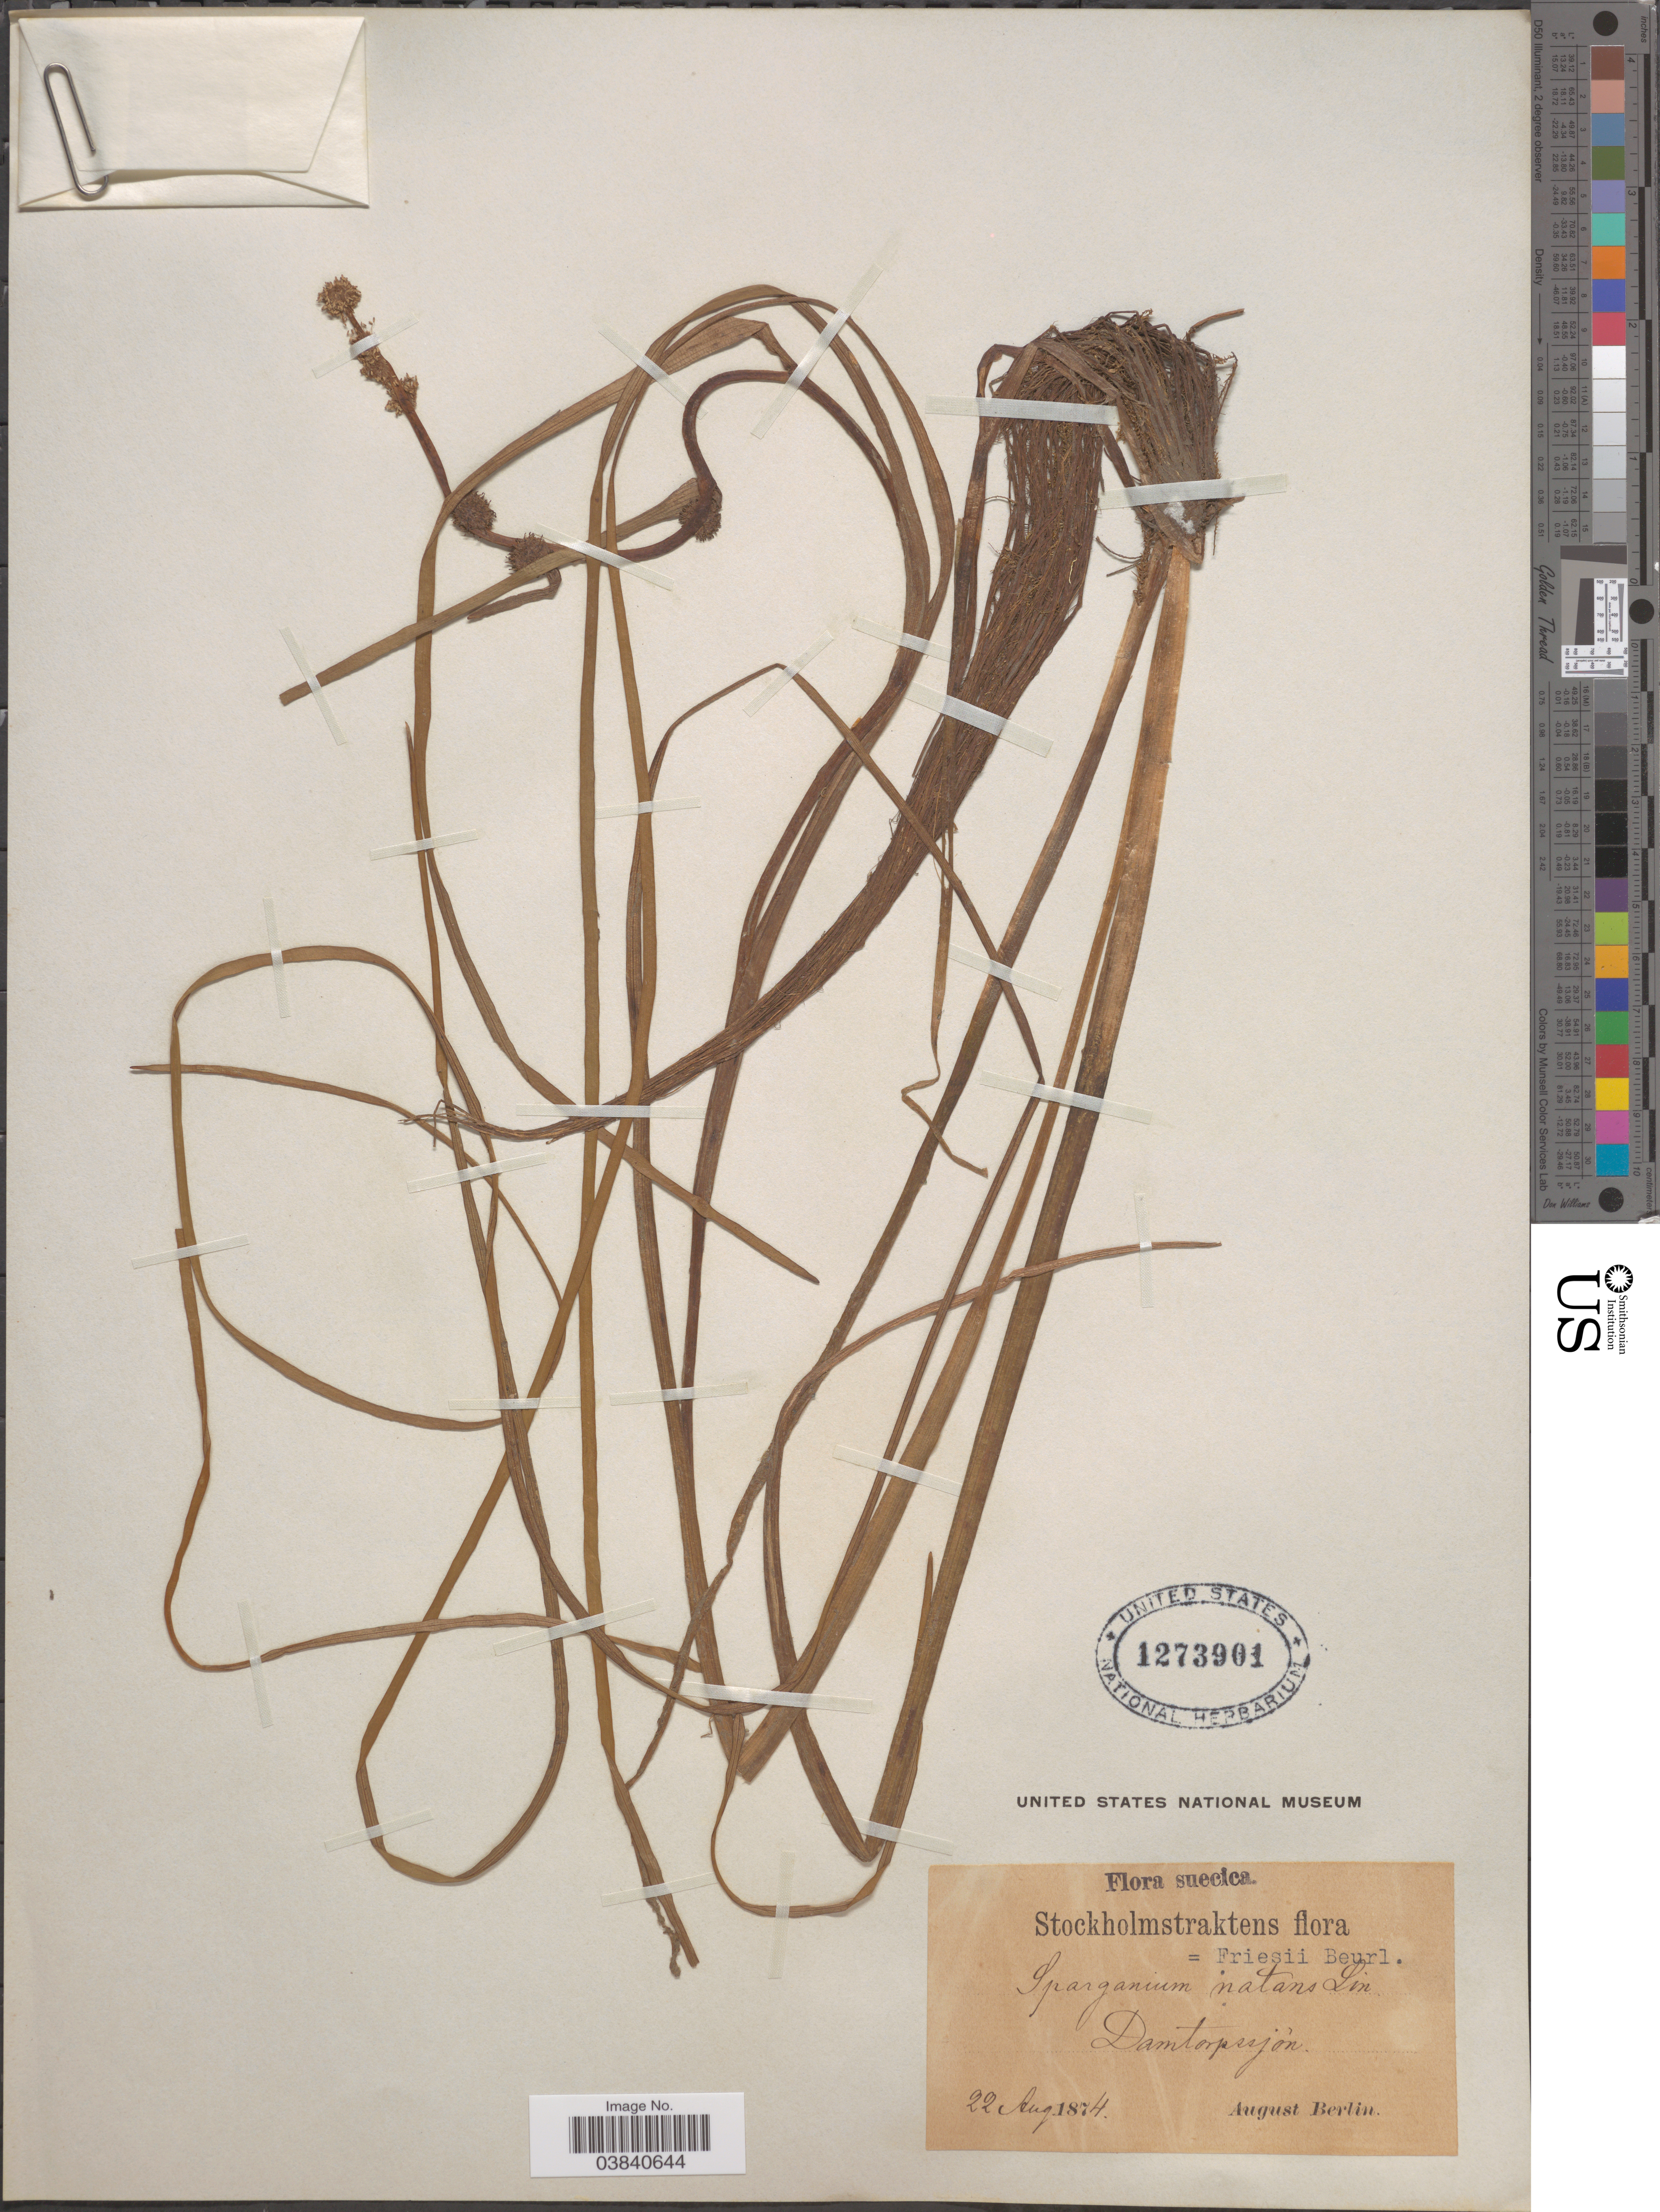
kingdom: Plantae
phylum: Tracheophyta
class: Liliopsida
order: Poales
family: Typhaceae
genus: Sparganium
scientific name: Sparganium friesii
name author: Beurl.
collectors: A. Berlin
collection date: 1874-08-22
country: Sweden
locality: Suecica. Stockholmstraktens. Dammtorpssjön.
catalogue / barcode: US 1273901